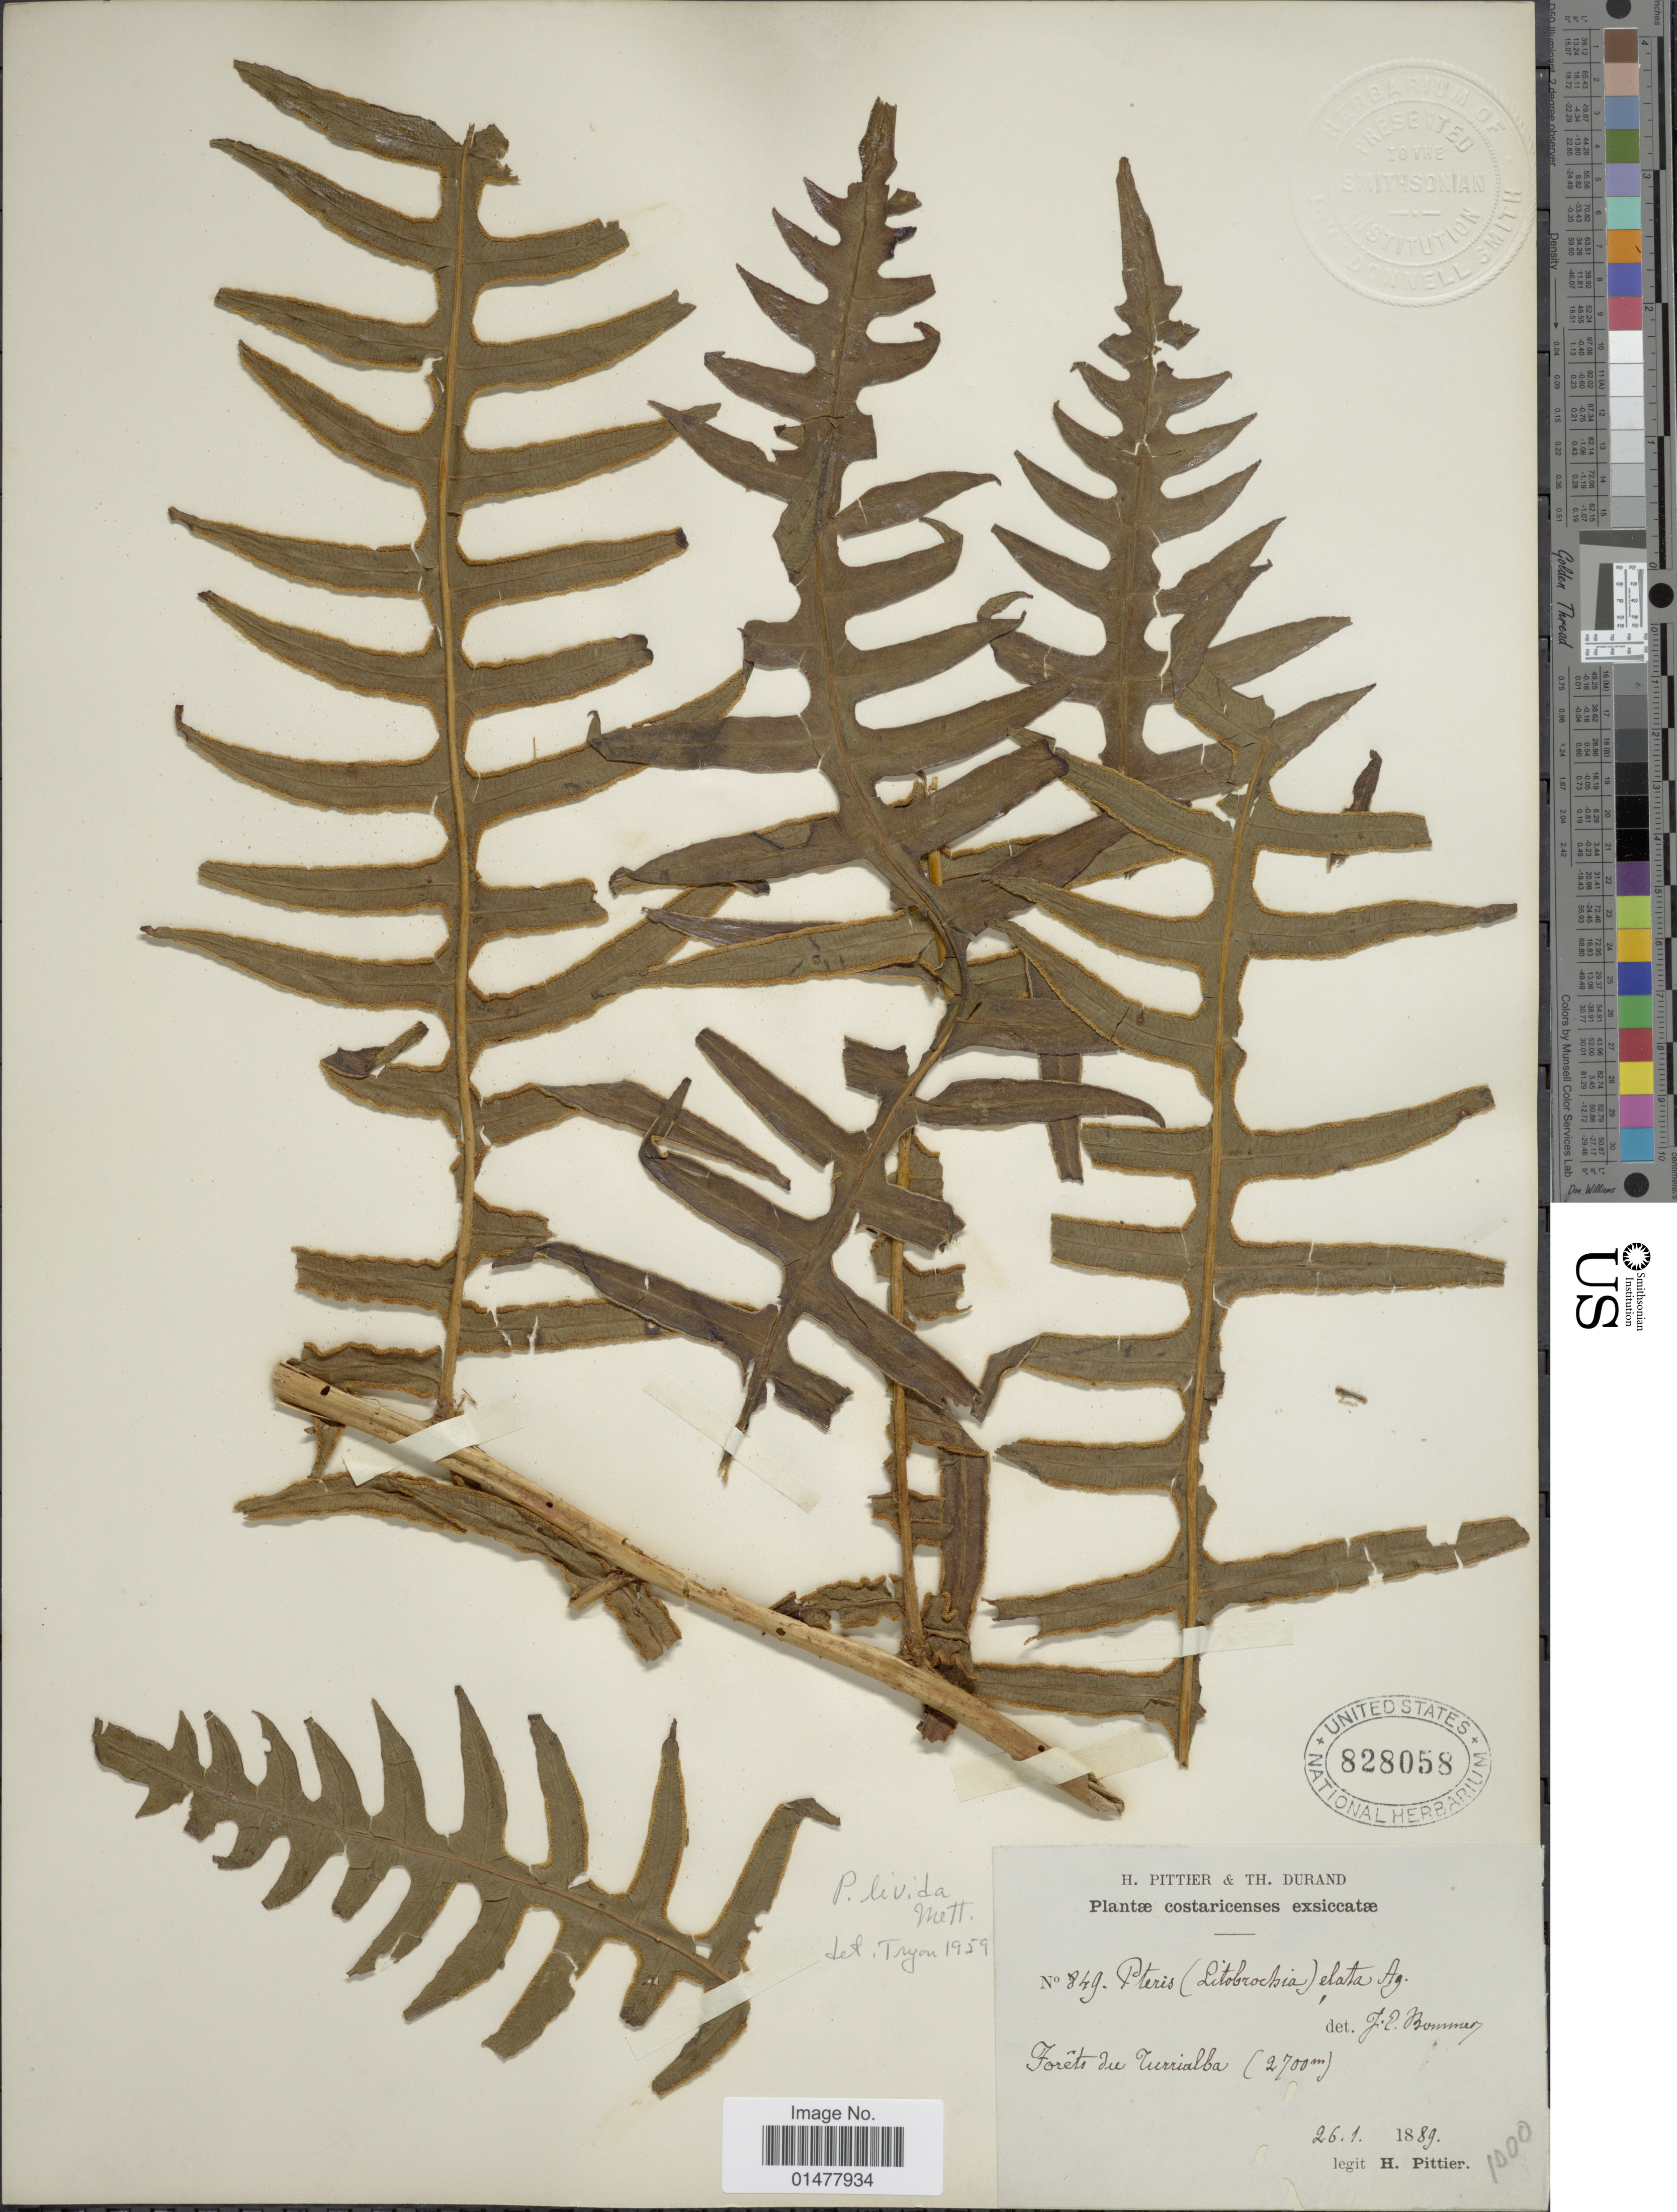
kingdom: Plantae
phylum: Tracheophyta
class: Polypodiopsida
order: Polypodiales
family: Pteridaceae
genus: Pteris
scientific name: Pteris navarrensis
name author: Christ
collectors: H. F. Pittier & T. Durand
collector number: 849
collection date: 1889-01-26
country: Costa Rica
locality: Forets du Turrialba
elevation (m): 2700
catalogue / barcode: US 828058